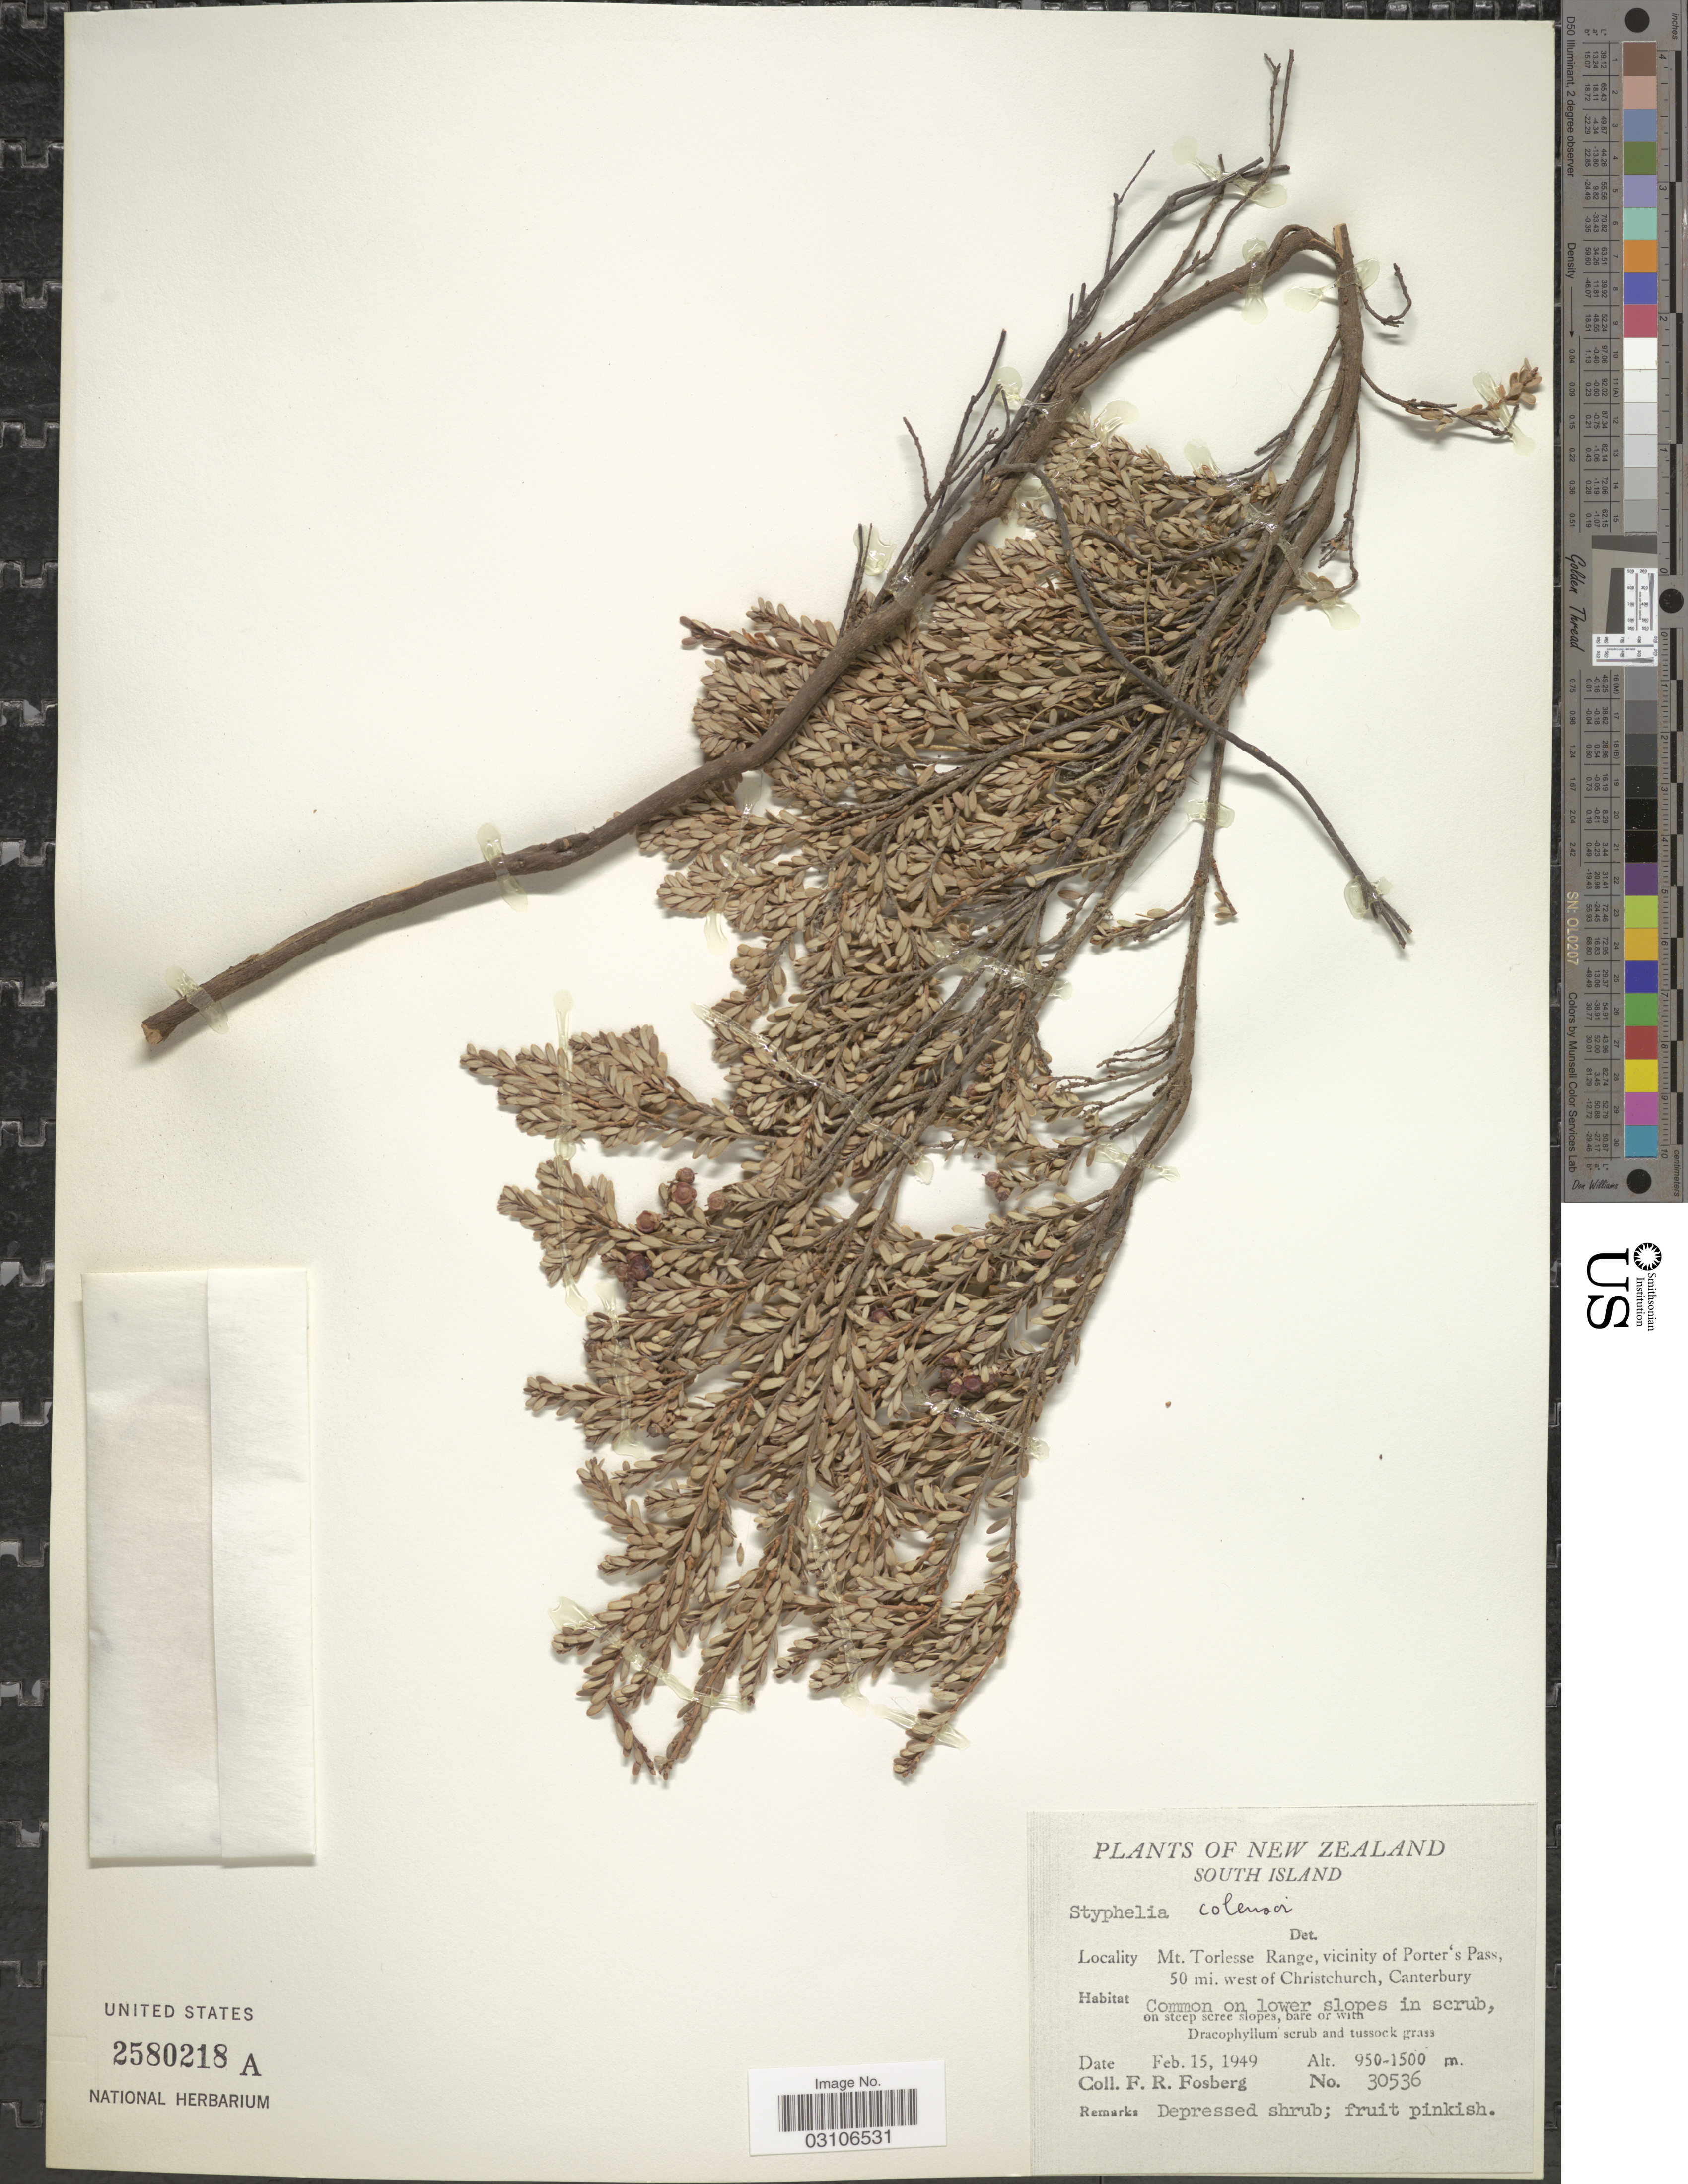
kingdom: Plantae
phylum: Tracheophyta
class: Magnoliopsida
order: Ericales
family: Ericaceae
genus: Acrothamnus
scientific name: Acrothamnus colensoi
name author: (Hook. f.) Quinn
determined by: Strong, Mark T., (BOT), Smithsonian Institution - National Museum of Natural History (UNITED STATES)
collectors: F. R. Fosberg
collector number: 30536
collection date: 1949-02-15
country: New Zealand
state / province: Canterbury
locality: South Island. Mt. Torlesse Range, vicinity of Porter's Pass, 50 mi. west of Christchurch, Canterbury.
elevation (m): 950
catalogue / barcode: US 2580218A